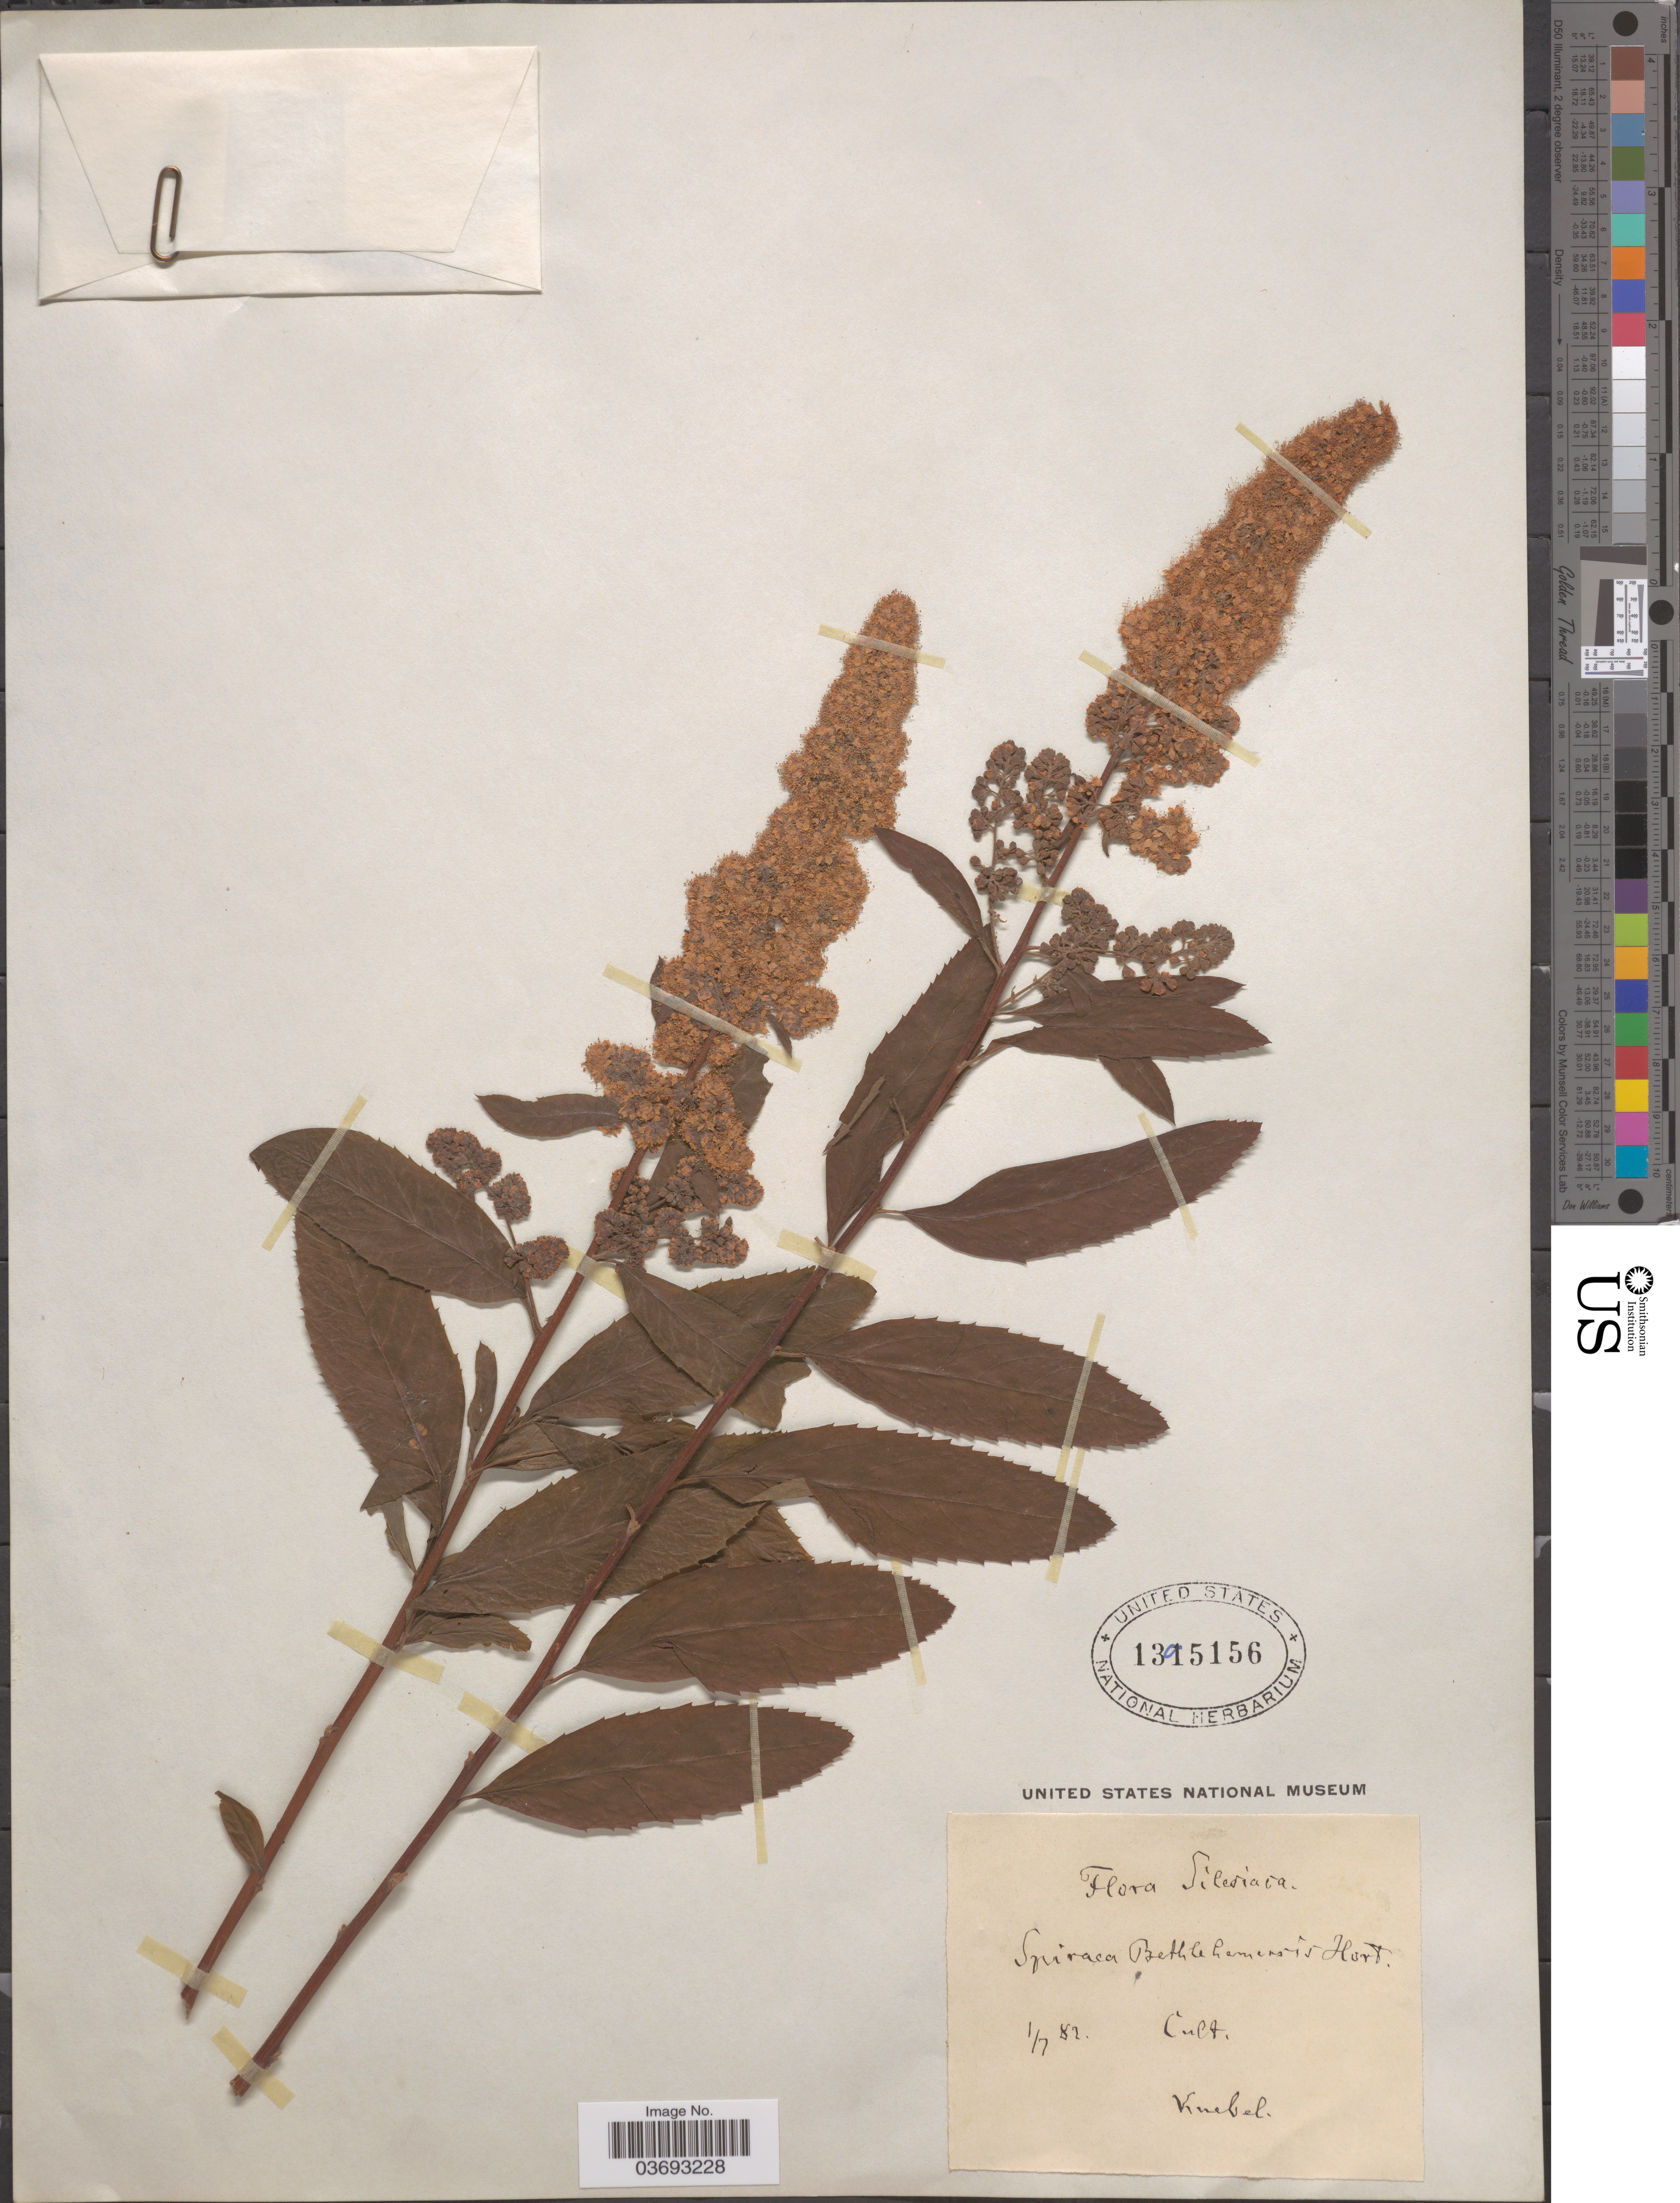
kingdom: Plantae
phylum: Tracheophyta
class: Magnoliopsida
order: Rosales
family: Rosaceae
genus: Spiraea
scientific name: Spiraea bethlehemensis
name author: K. Koch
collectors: Knebel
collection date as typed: Transcribed d/m/y: 1/7/82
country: Poland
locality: Silesiaca.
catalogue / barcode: US 1395156